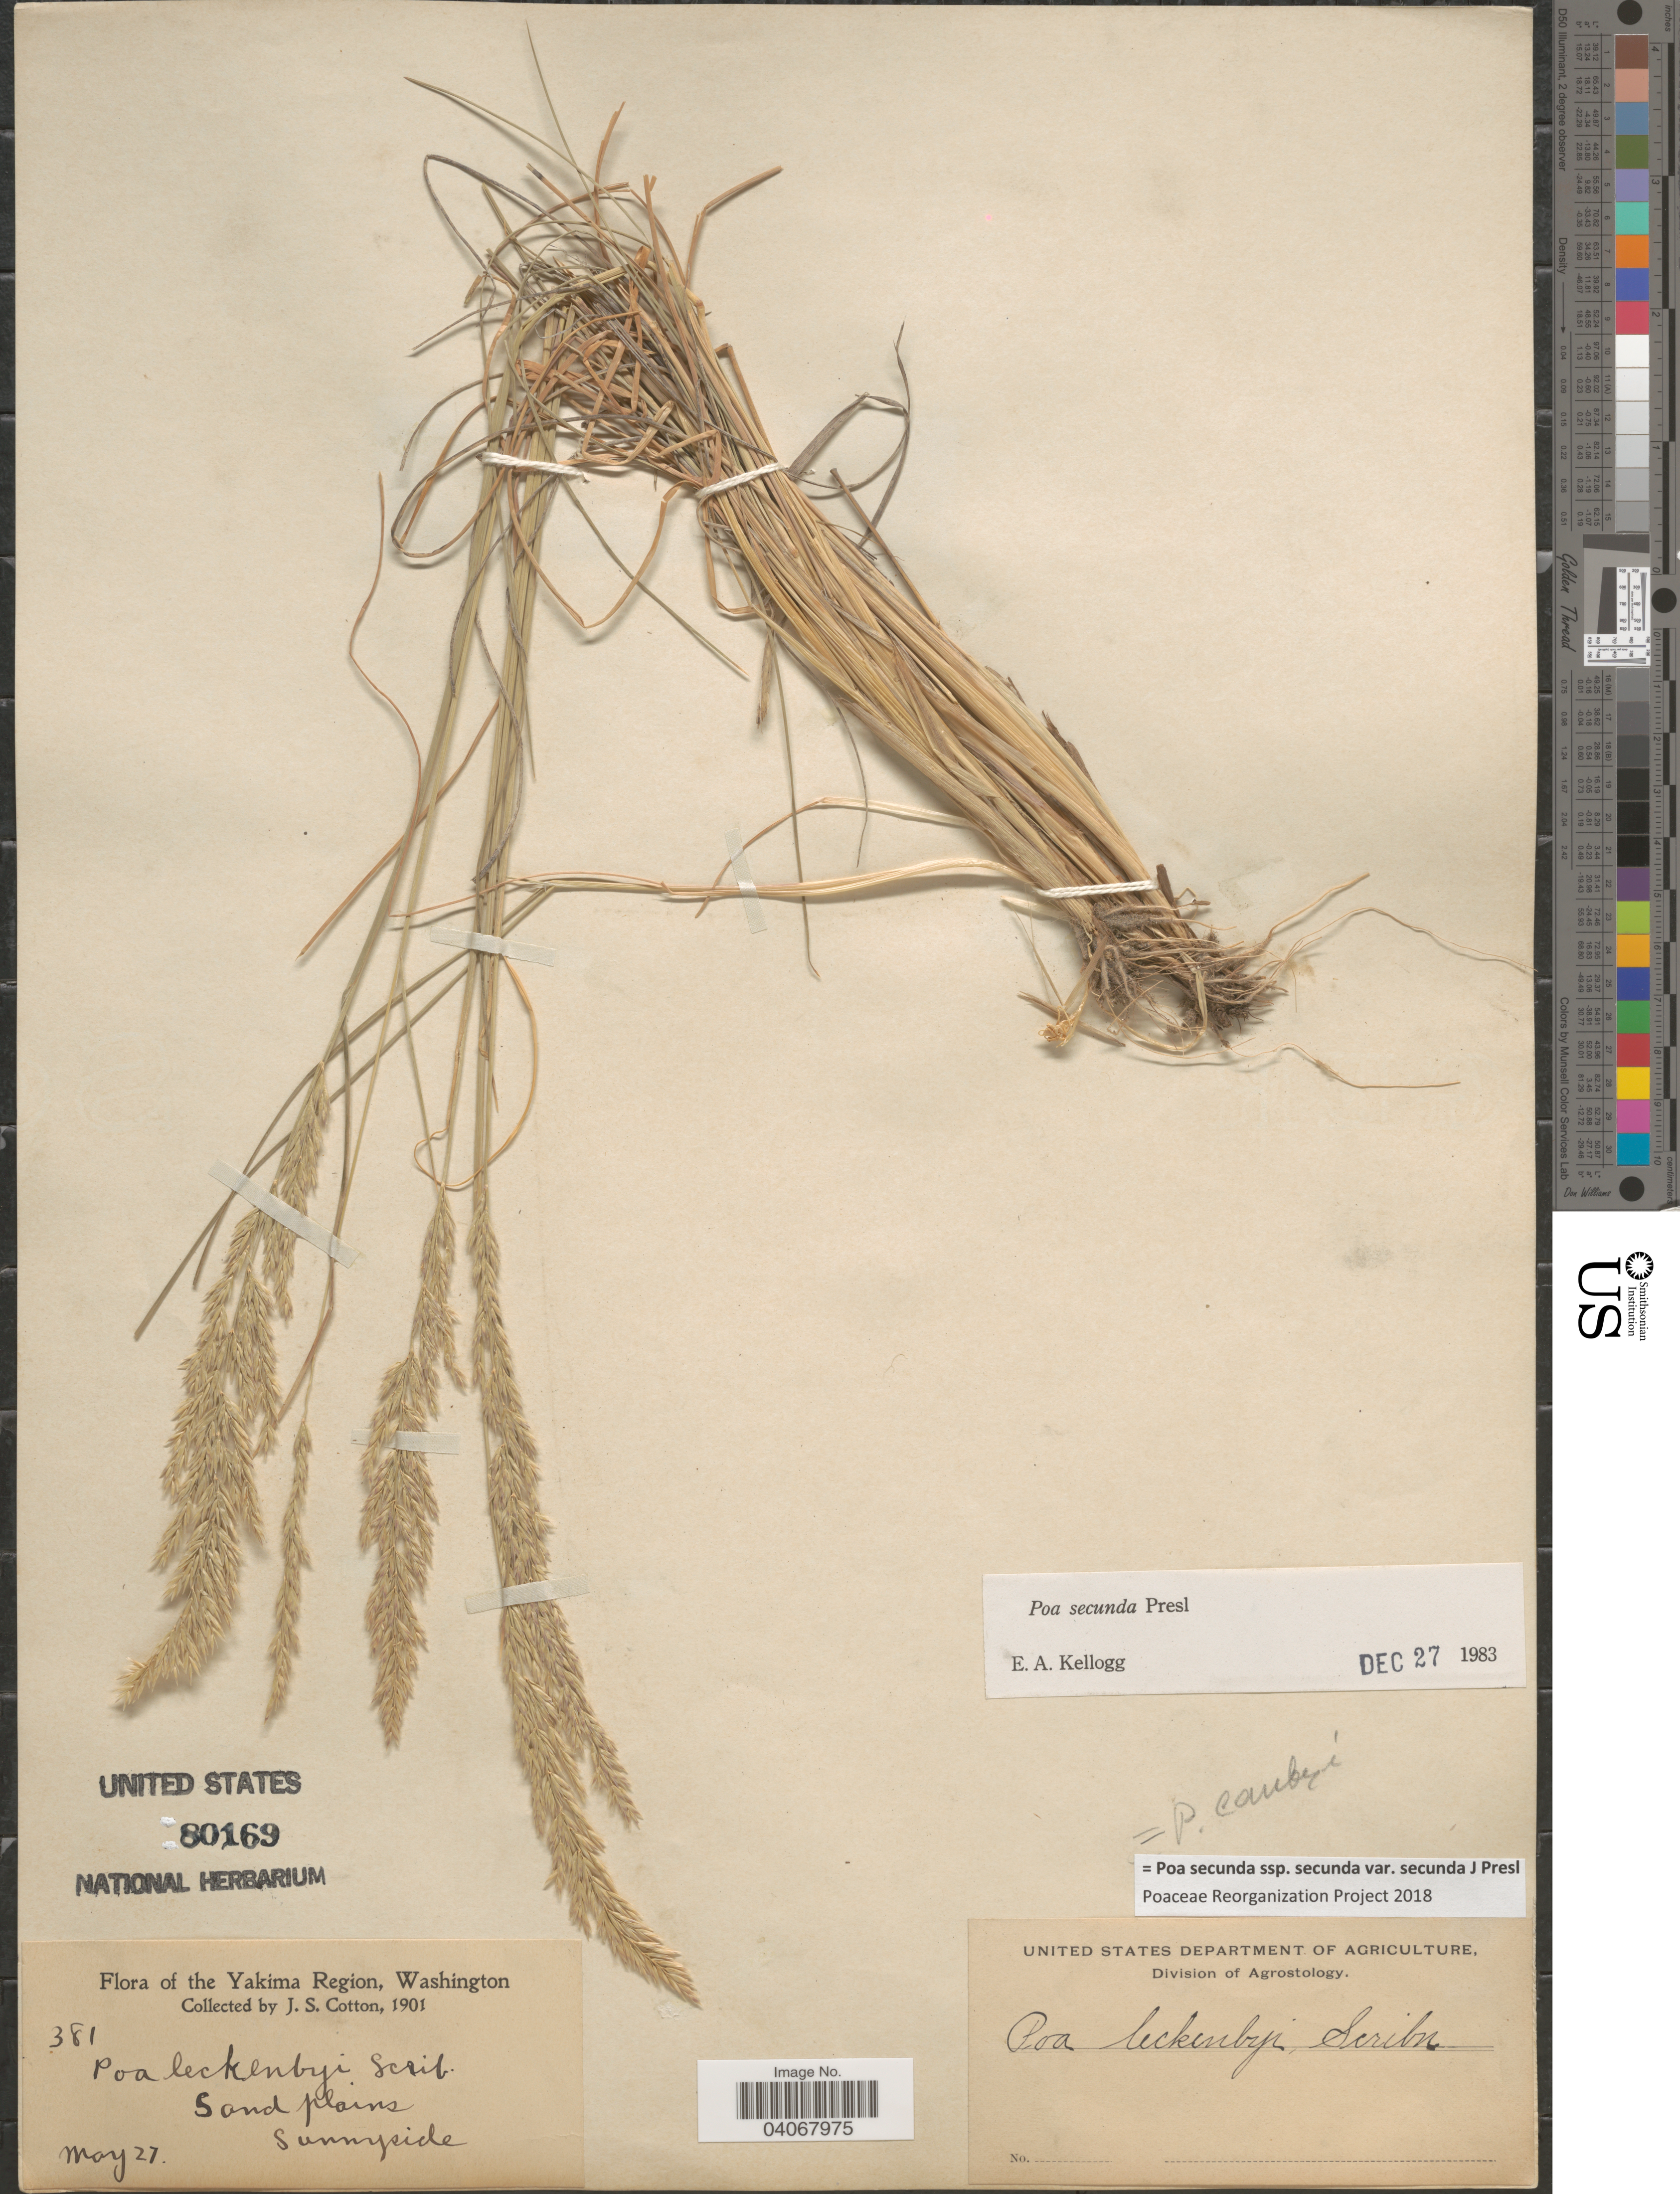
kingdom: Plantae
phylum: Tracheophyta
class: Liliopsida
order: Poales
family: Poaceae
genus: Poa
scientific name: Poa secunda subsp. secunda var. secunda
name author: J. Presl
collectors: J. S. Cotton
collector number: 381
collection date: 1901-05-27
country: United States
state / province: Washington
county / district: Yakima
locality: Yakima Region. Sand plains. Sunnyside.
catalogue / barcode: US 80169